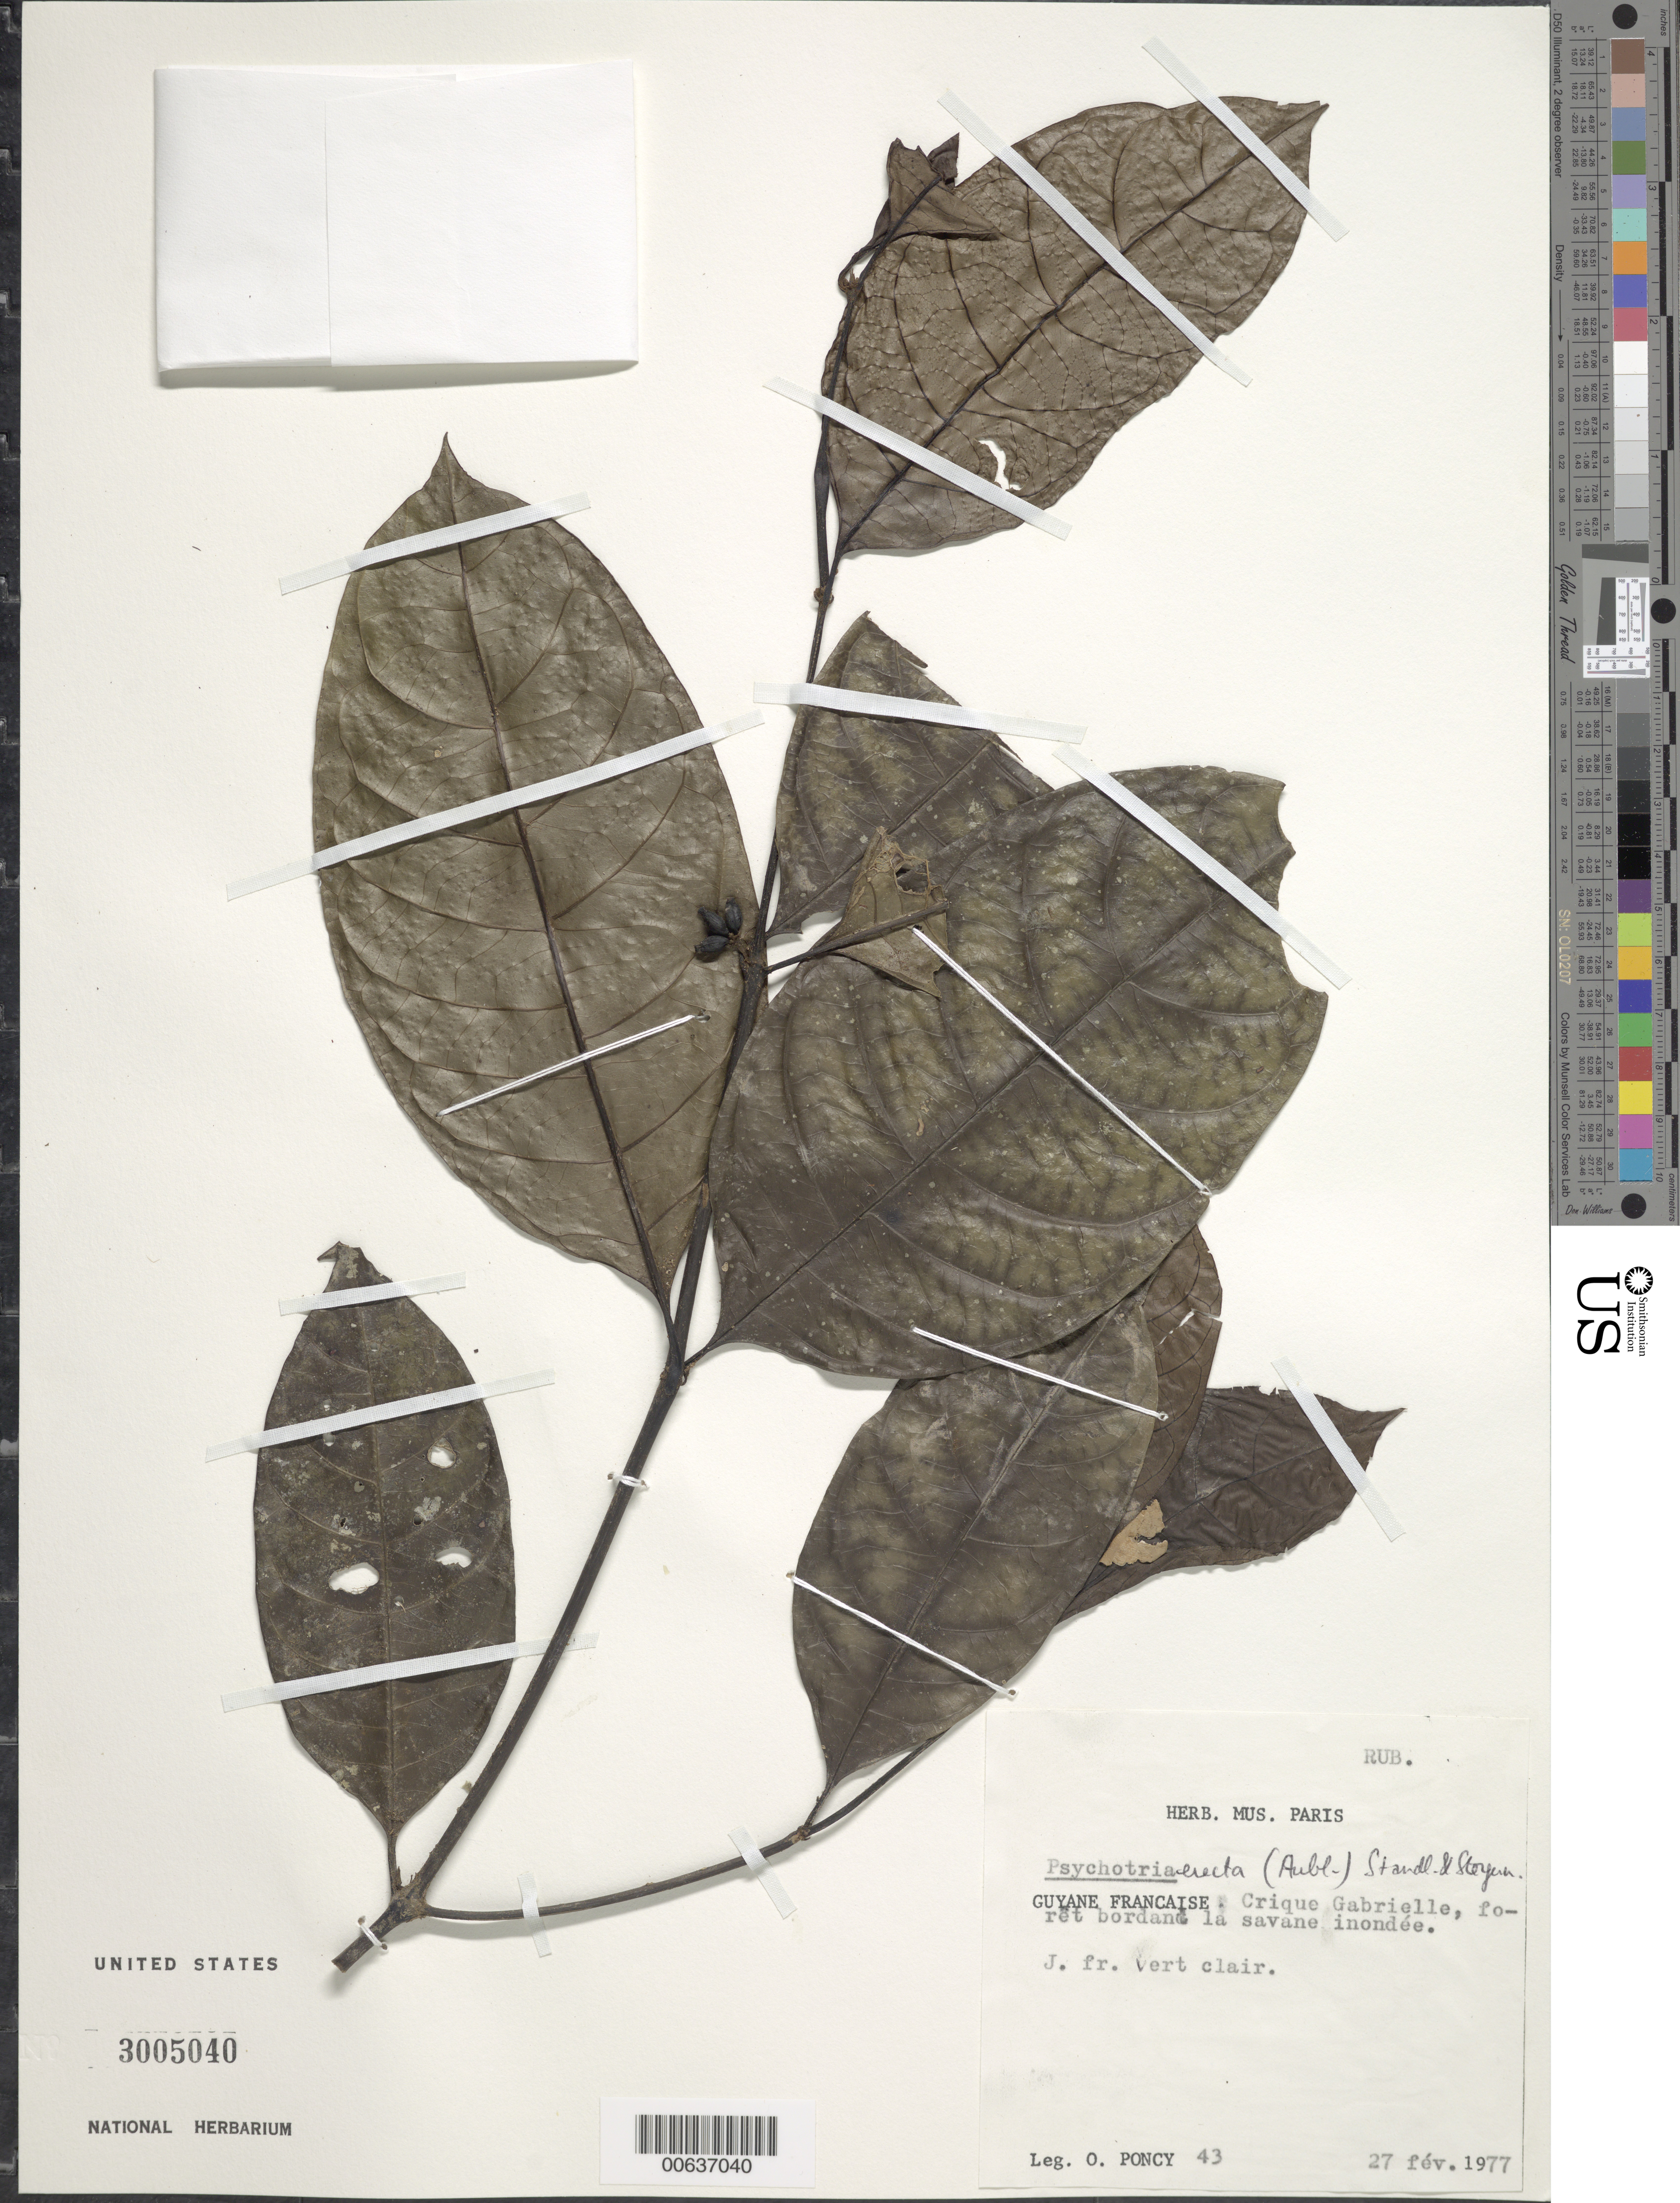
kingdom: Plantae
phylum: Tracheophyta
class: Magnoliopsida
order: Gentianales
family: Rubiaceae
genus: Psychotria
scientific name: Psychotria erecta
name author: (Aubl.) Standl. & Steyerm.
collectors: O. Poncy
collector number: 43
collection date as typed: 27-Feb-77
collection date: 1977-02-27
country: French Guiana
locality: Crique Gabrielle, SE de Cayenne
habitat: Foret bordant la savane inondee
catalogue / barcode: US 3005040